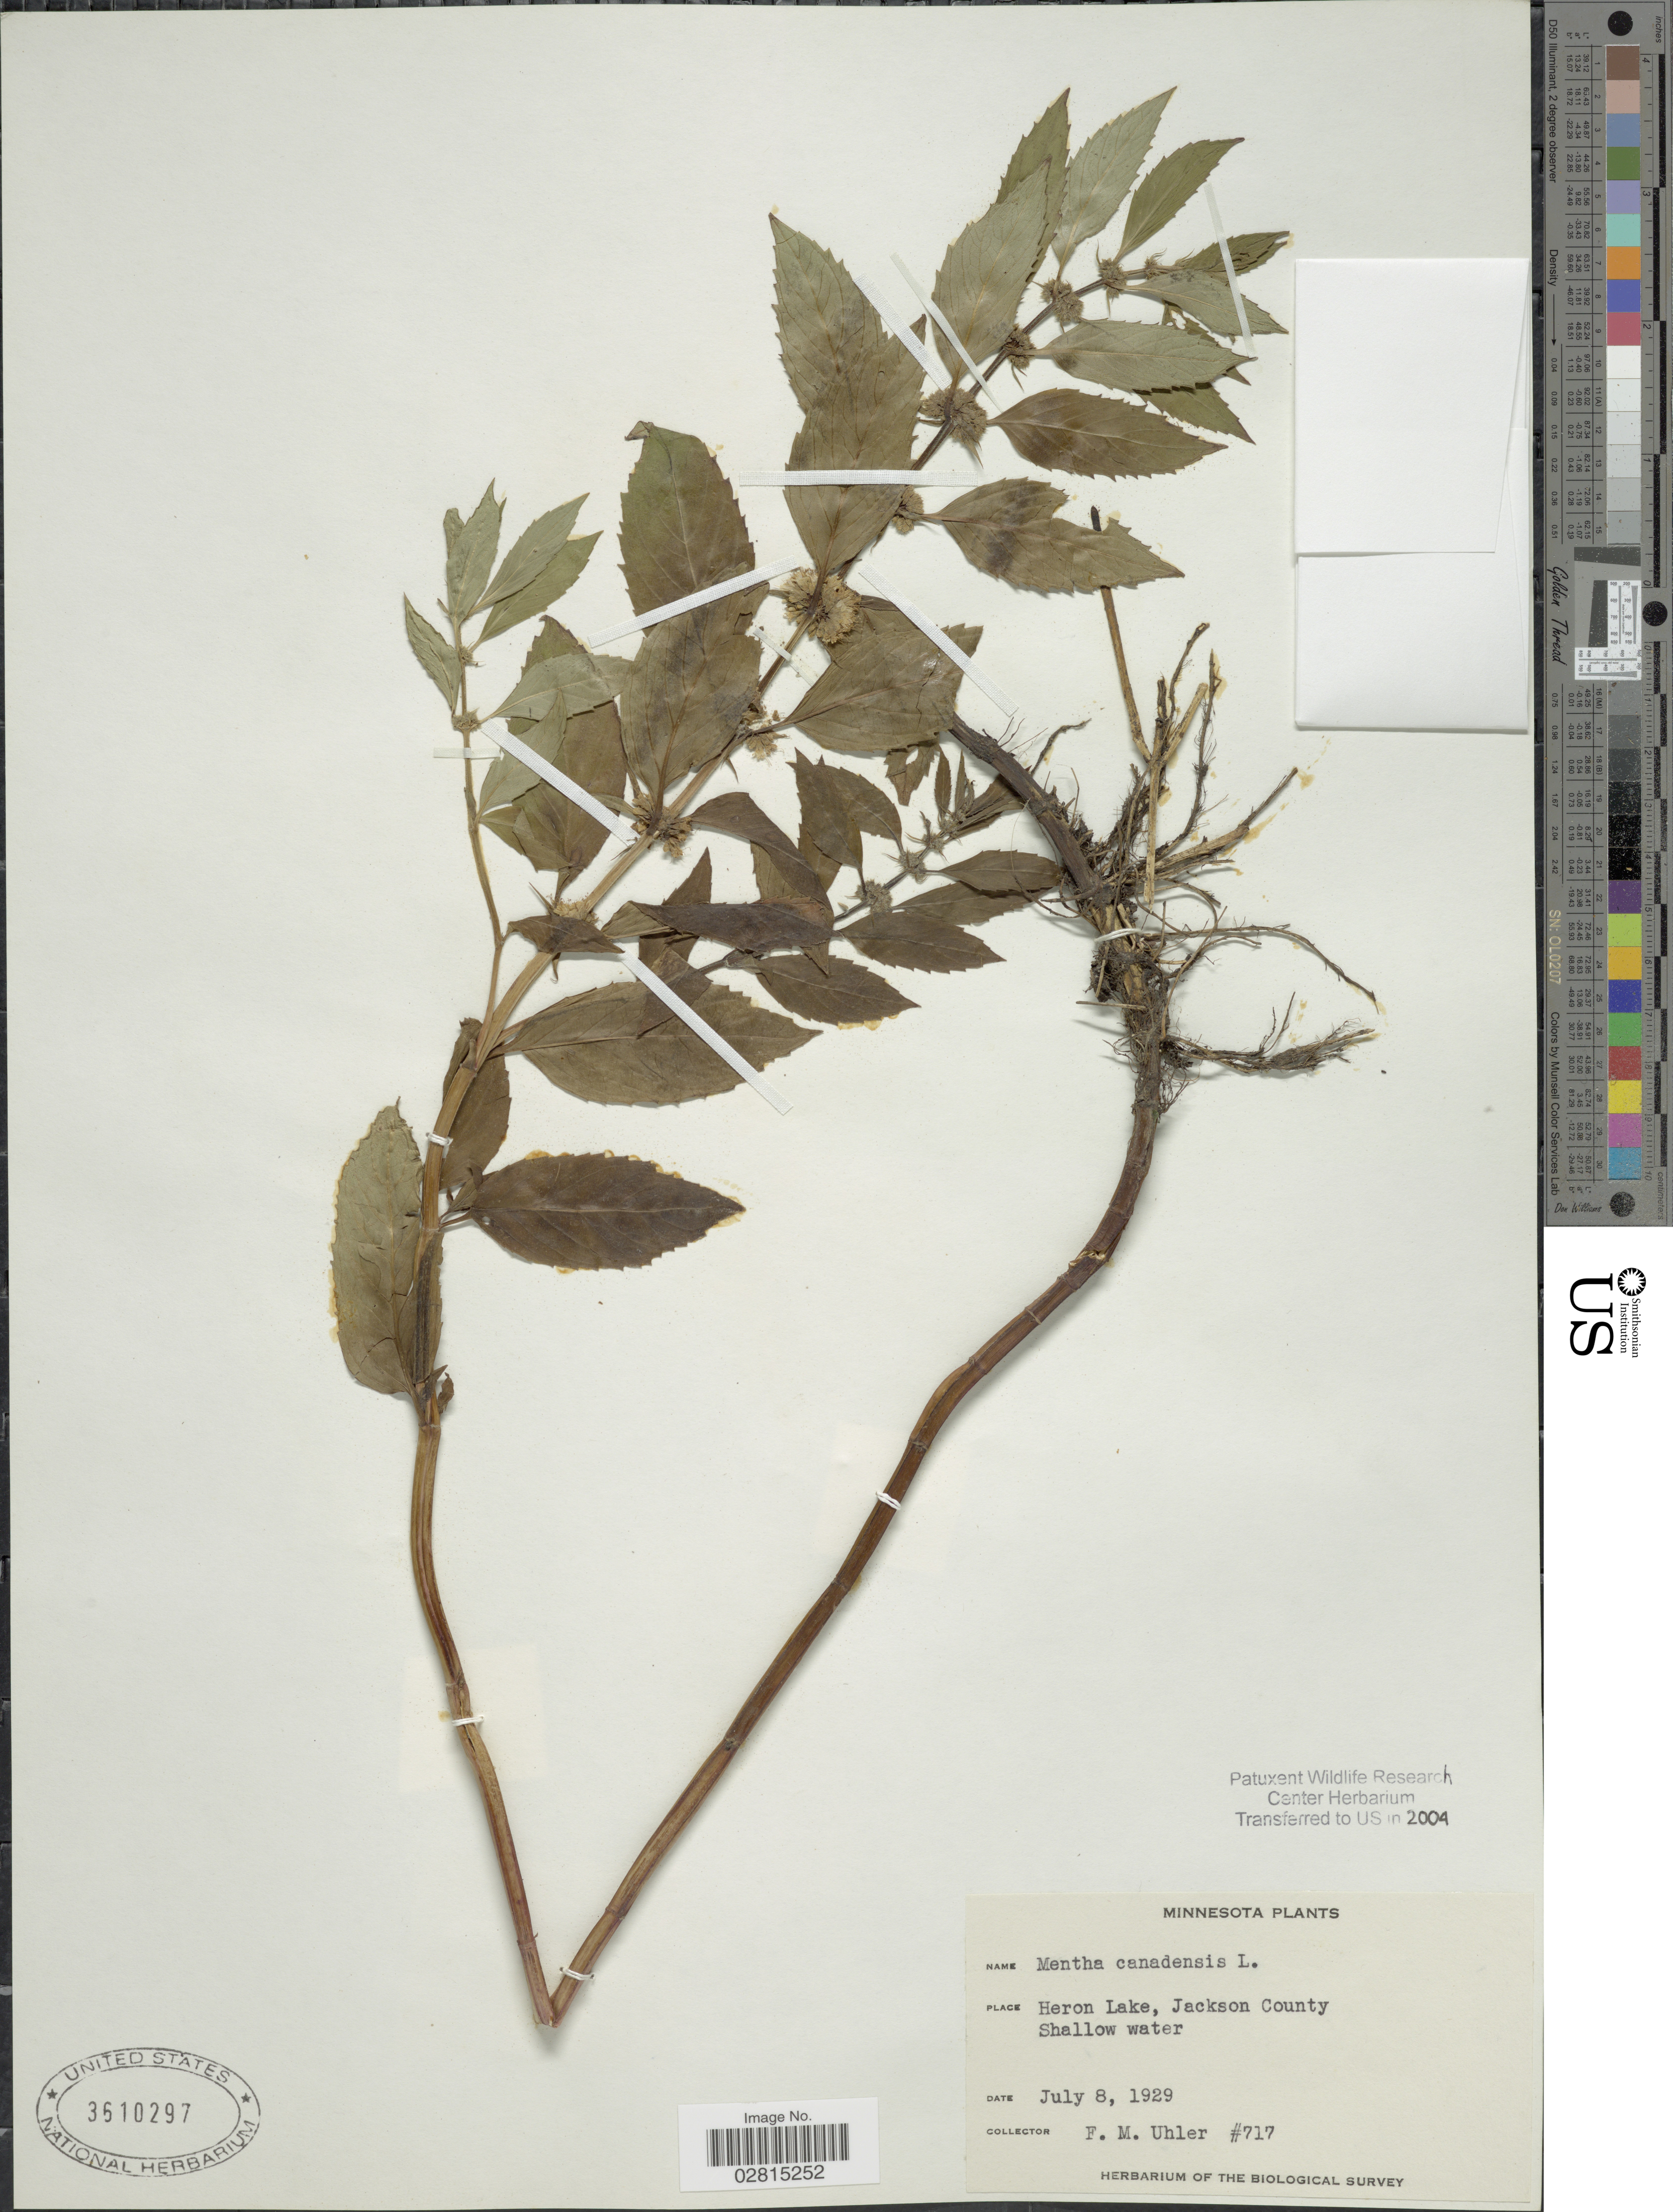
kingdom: Plantae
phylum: Tracheophyta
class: Magnoliopsida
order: Lamiales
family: Lamiaceae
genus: Mentha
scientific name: Mentha canadensis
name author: L.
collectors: F. M. Uhler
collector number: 717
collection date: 1929-07-08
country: United States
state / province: Minnesota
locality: Heron Lake, Jackson County, Shallow water.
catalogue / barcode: US 3610297